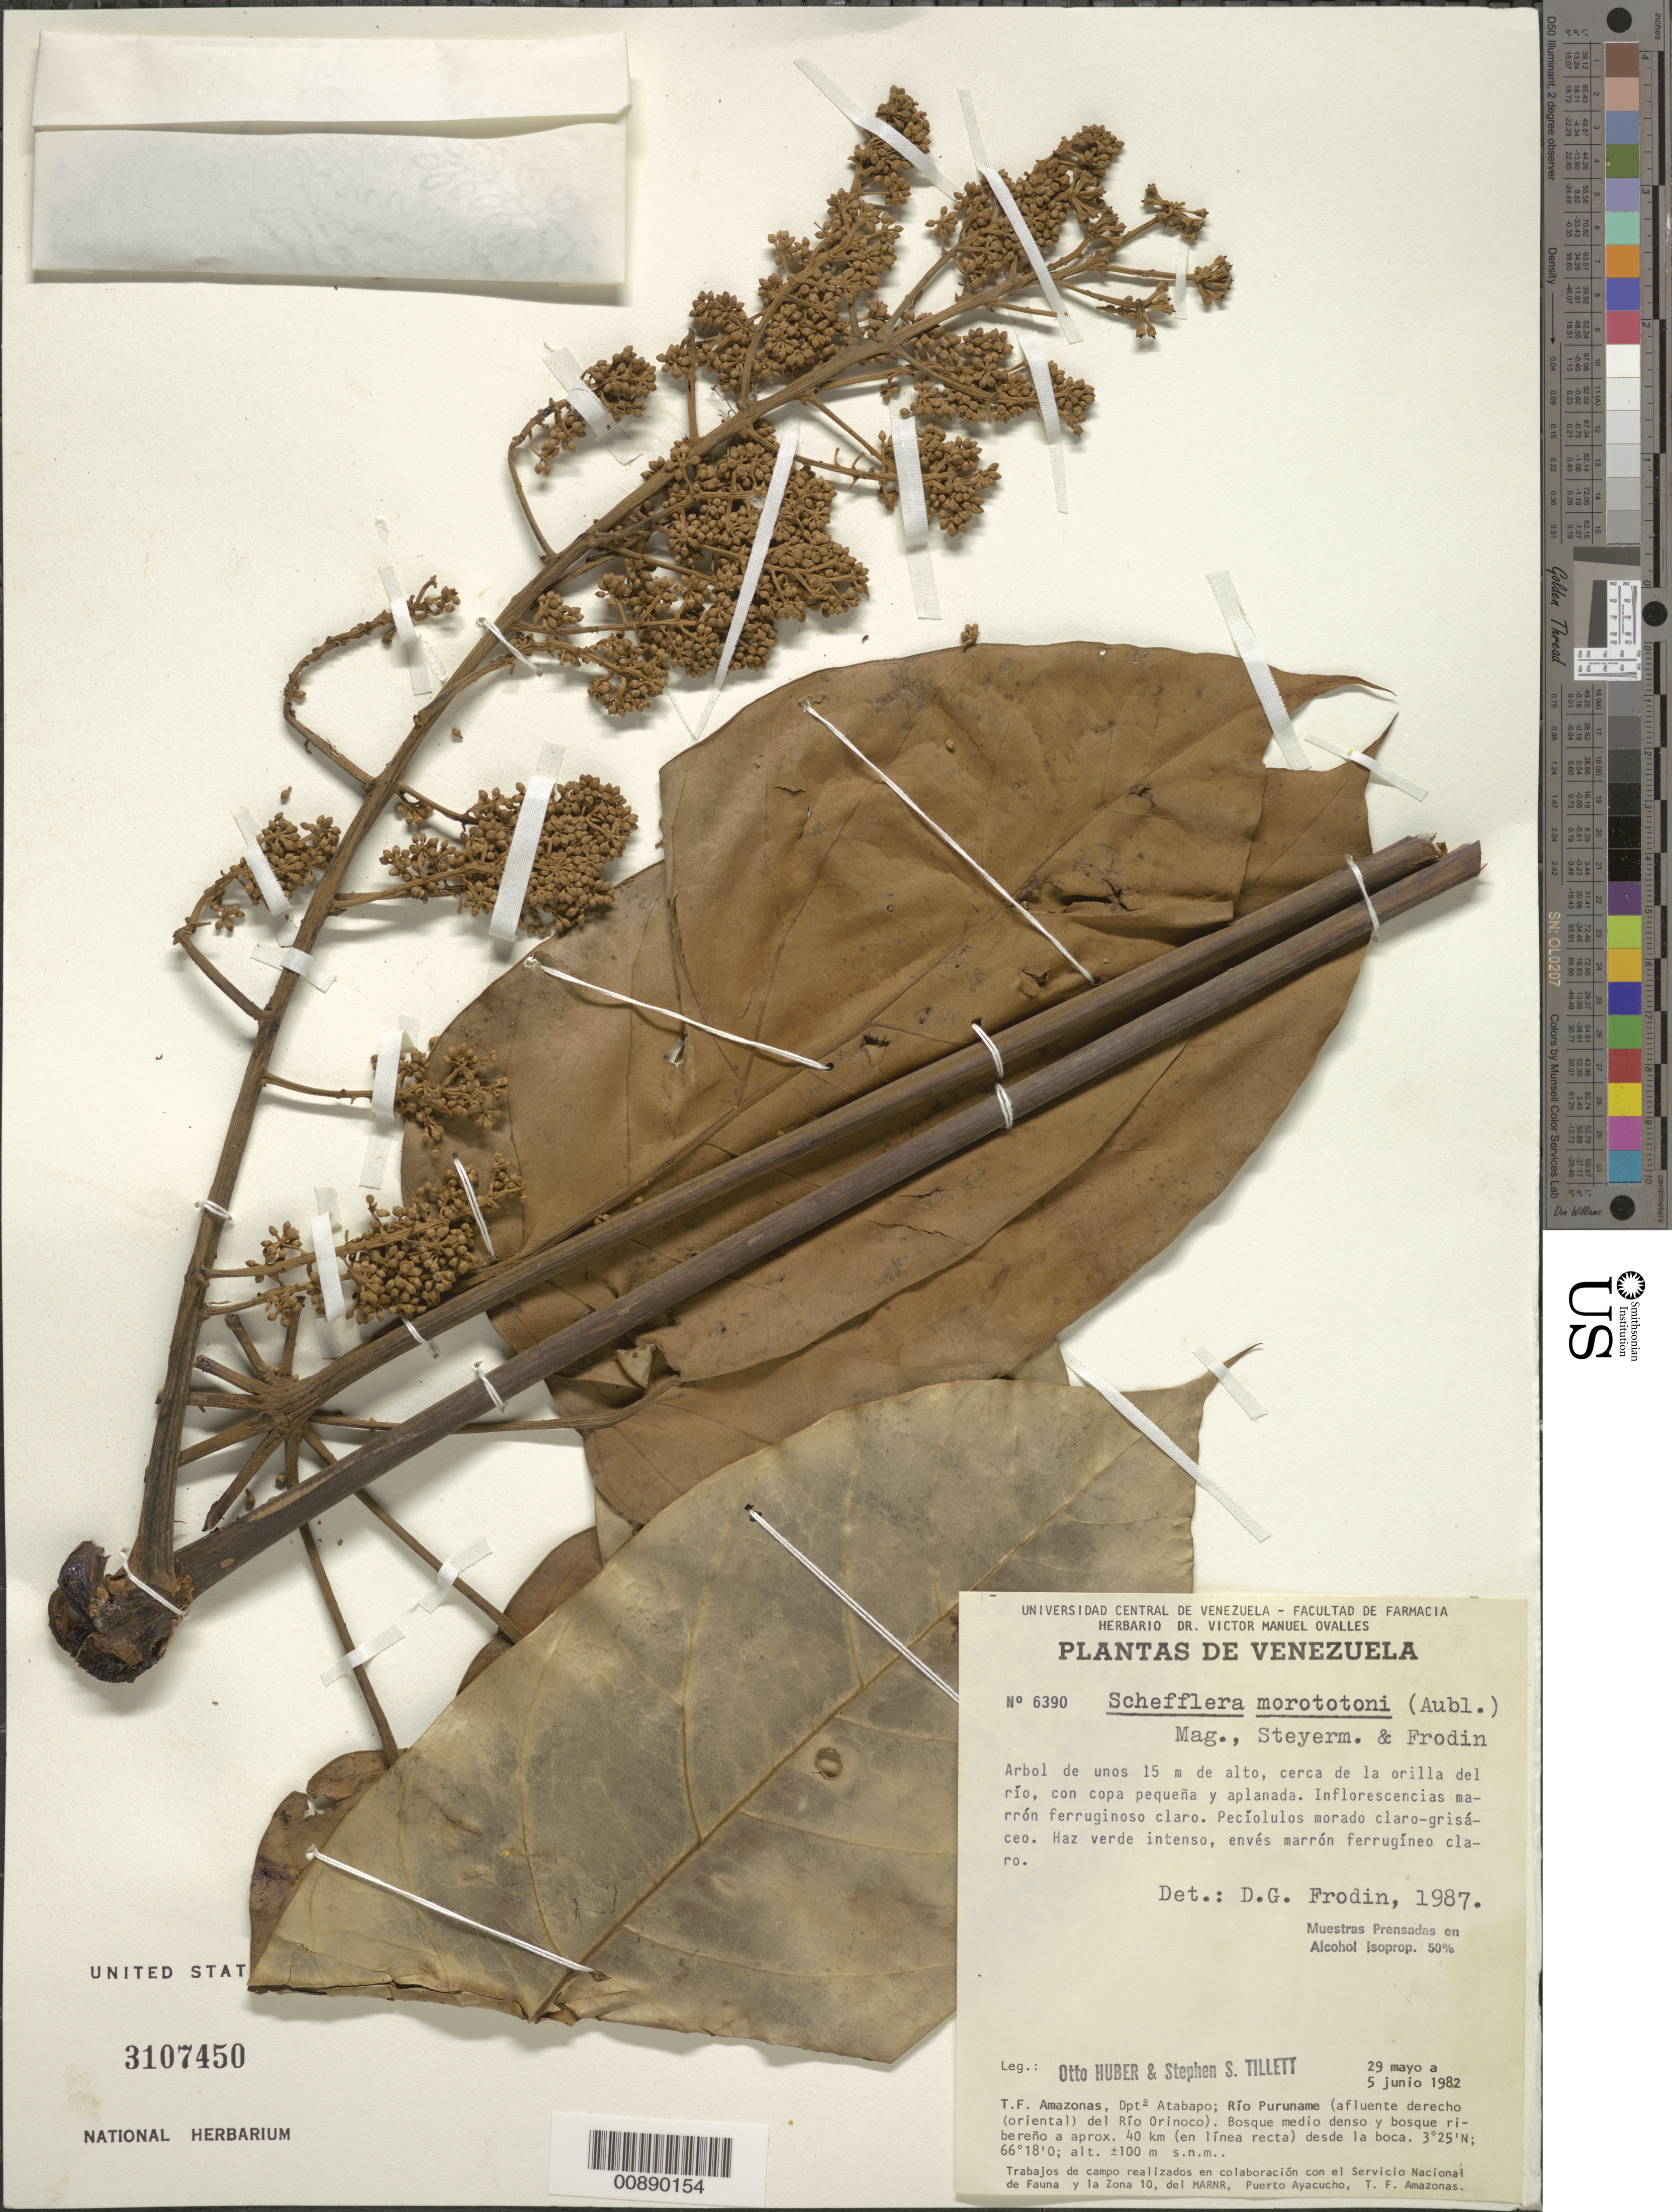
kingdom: Plantae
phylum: Tracheophyta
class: Magnoliopsida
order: Apiales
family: Araliaceae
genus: Didymopanax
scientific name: Didymopanax morototoni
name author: (Aubl.) Decne. & Planch.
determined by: Frodin, D. G.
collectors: O. Huber & S. S. Tillett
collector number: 6390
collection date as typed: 30-May-82 to 5-Jun-82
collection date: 1982-05-30/1982-06-05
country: Venezuela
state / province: Amazonas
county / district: Atabapo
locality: Río Puruname, afluente derecho (oriental) del Río Orinoco, ca 40 km desde la boca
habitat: Bosque medio denso y bosque ribereño; cerca dela orilla del río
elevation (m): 100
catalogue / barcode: US 3107450